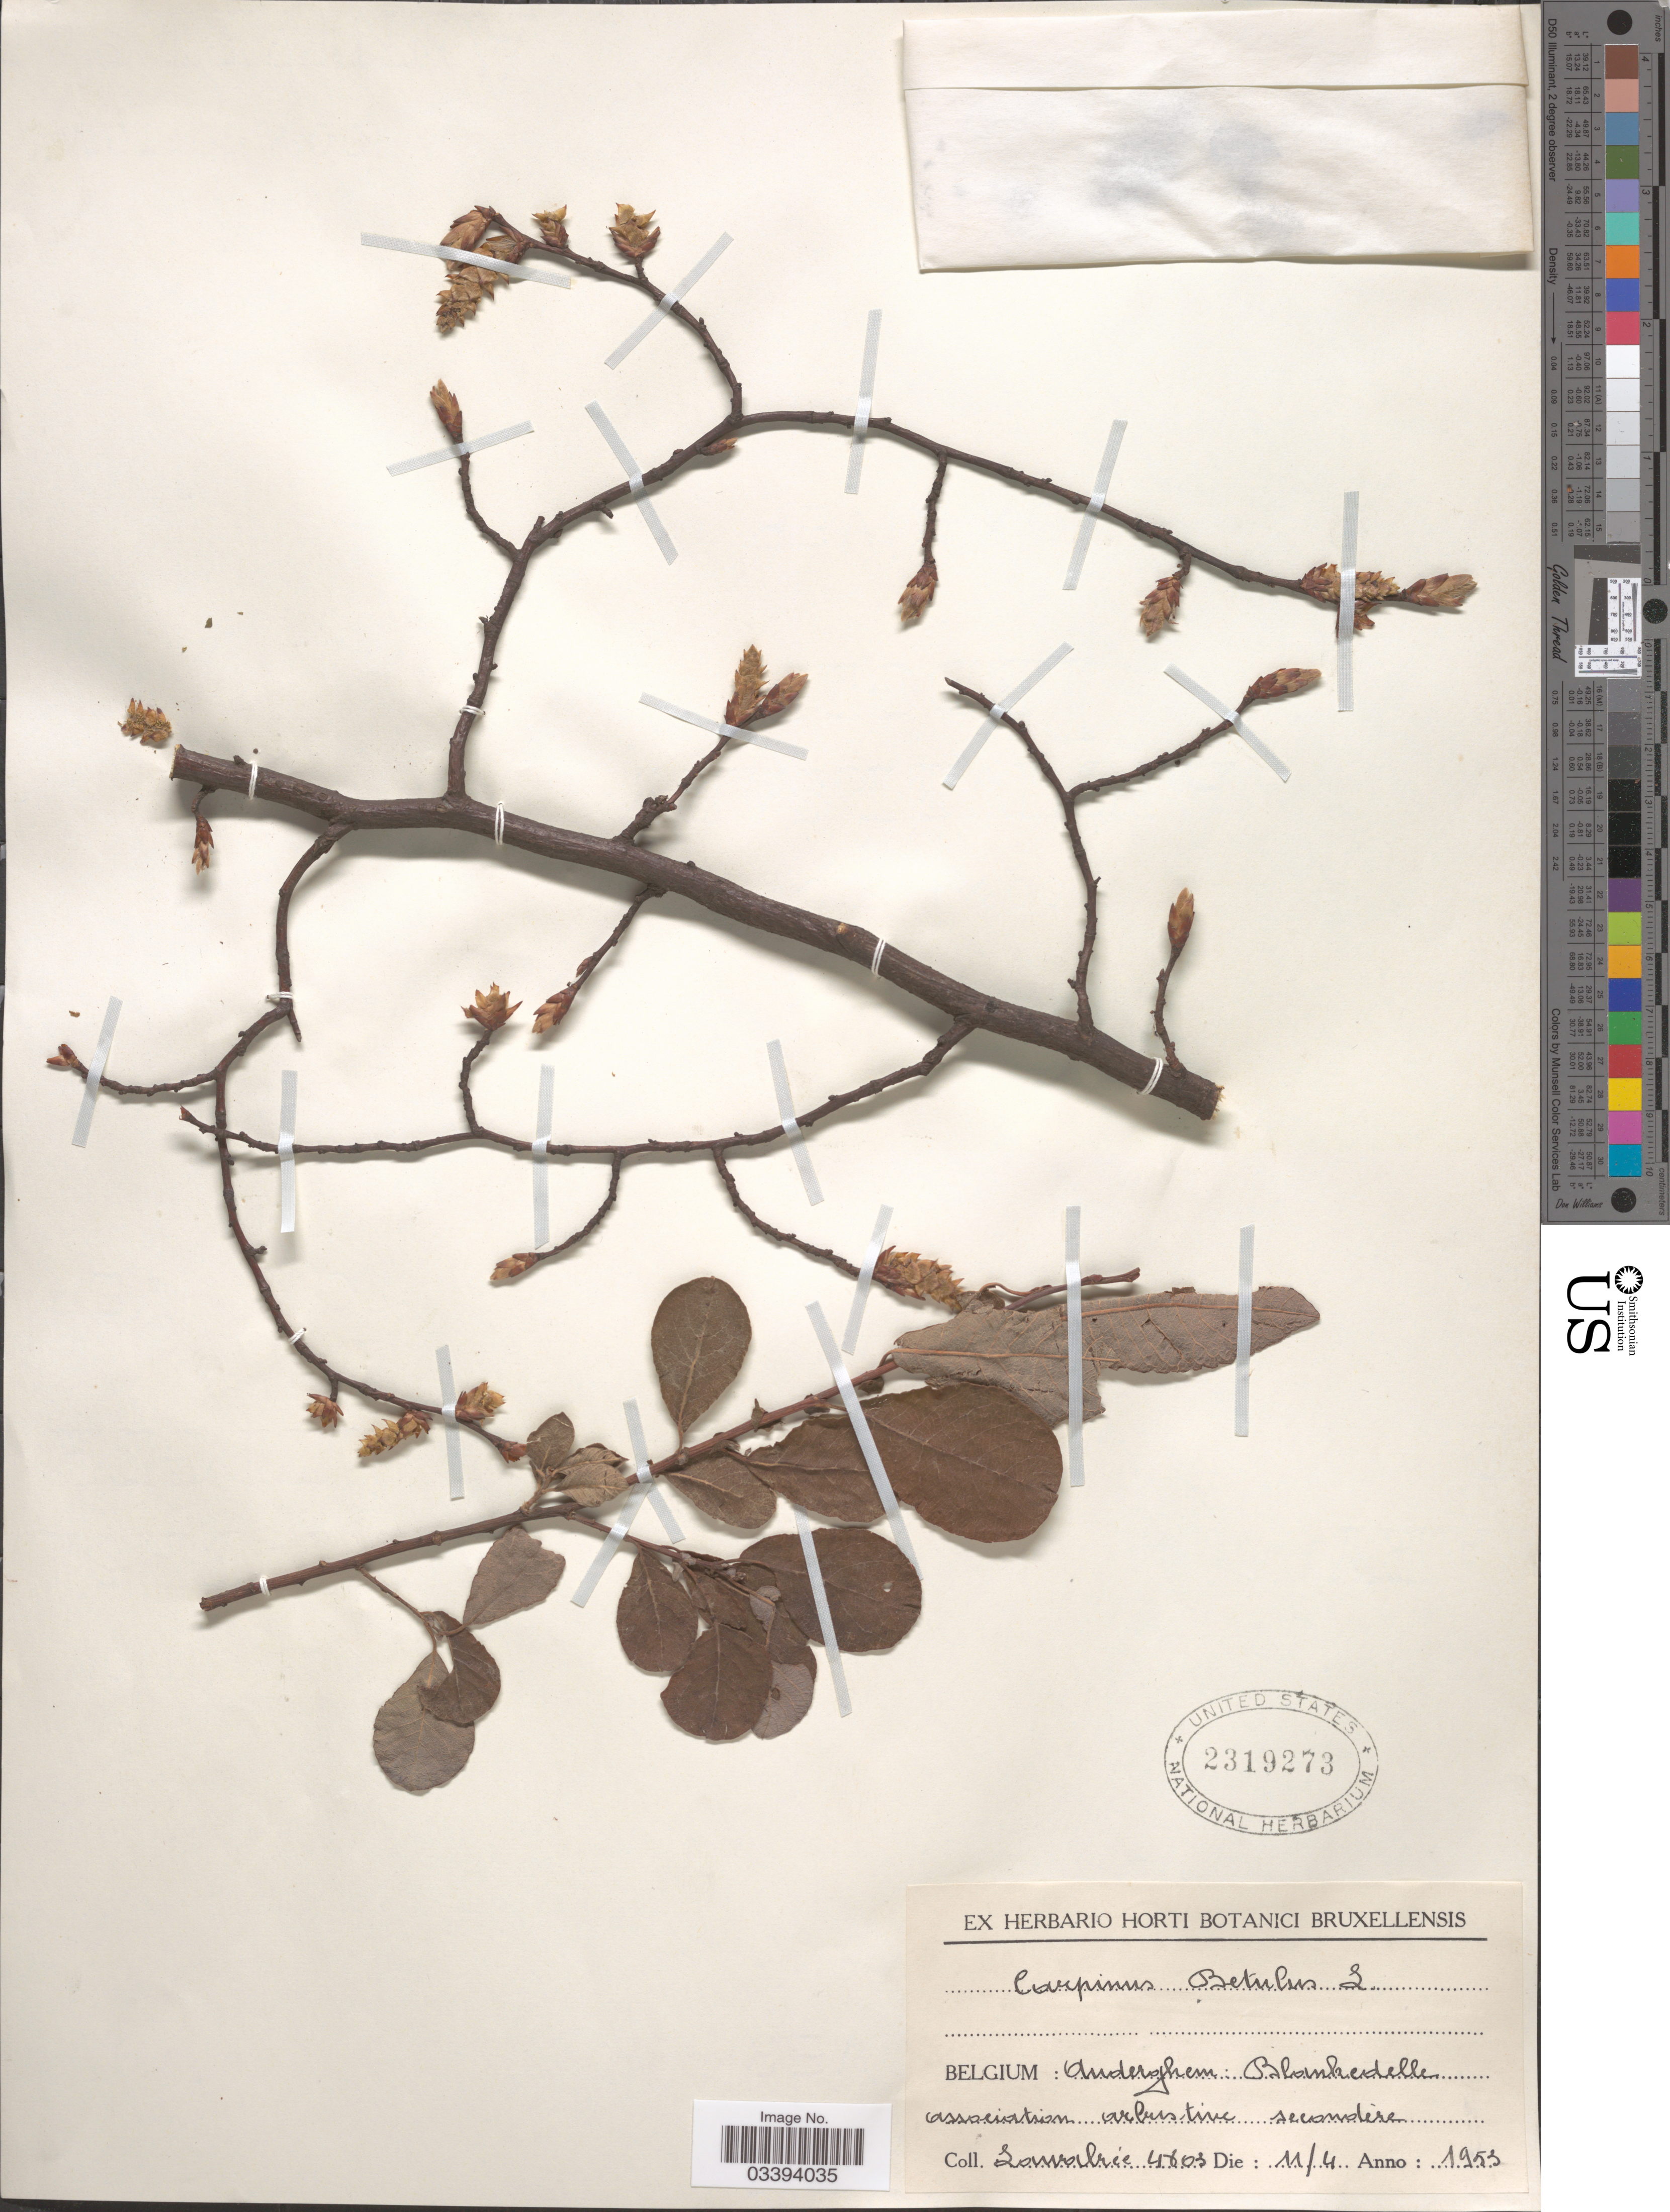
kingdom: Plantae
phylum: Tracheophyta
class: Magnoliopsida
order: Fagales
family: Betulaceae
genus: Carpinus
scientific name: Carpinus betulus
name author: L.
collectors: Lonvalrie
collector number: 4603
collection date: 1953-04-11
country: Belgium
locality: Auderghem: Blankedelle.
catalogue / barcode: US 2319273